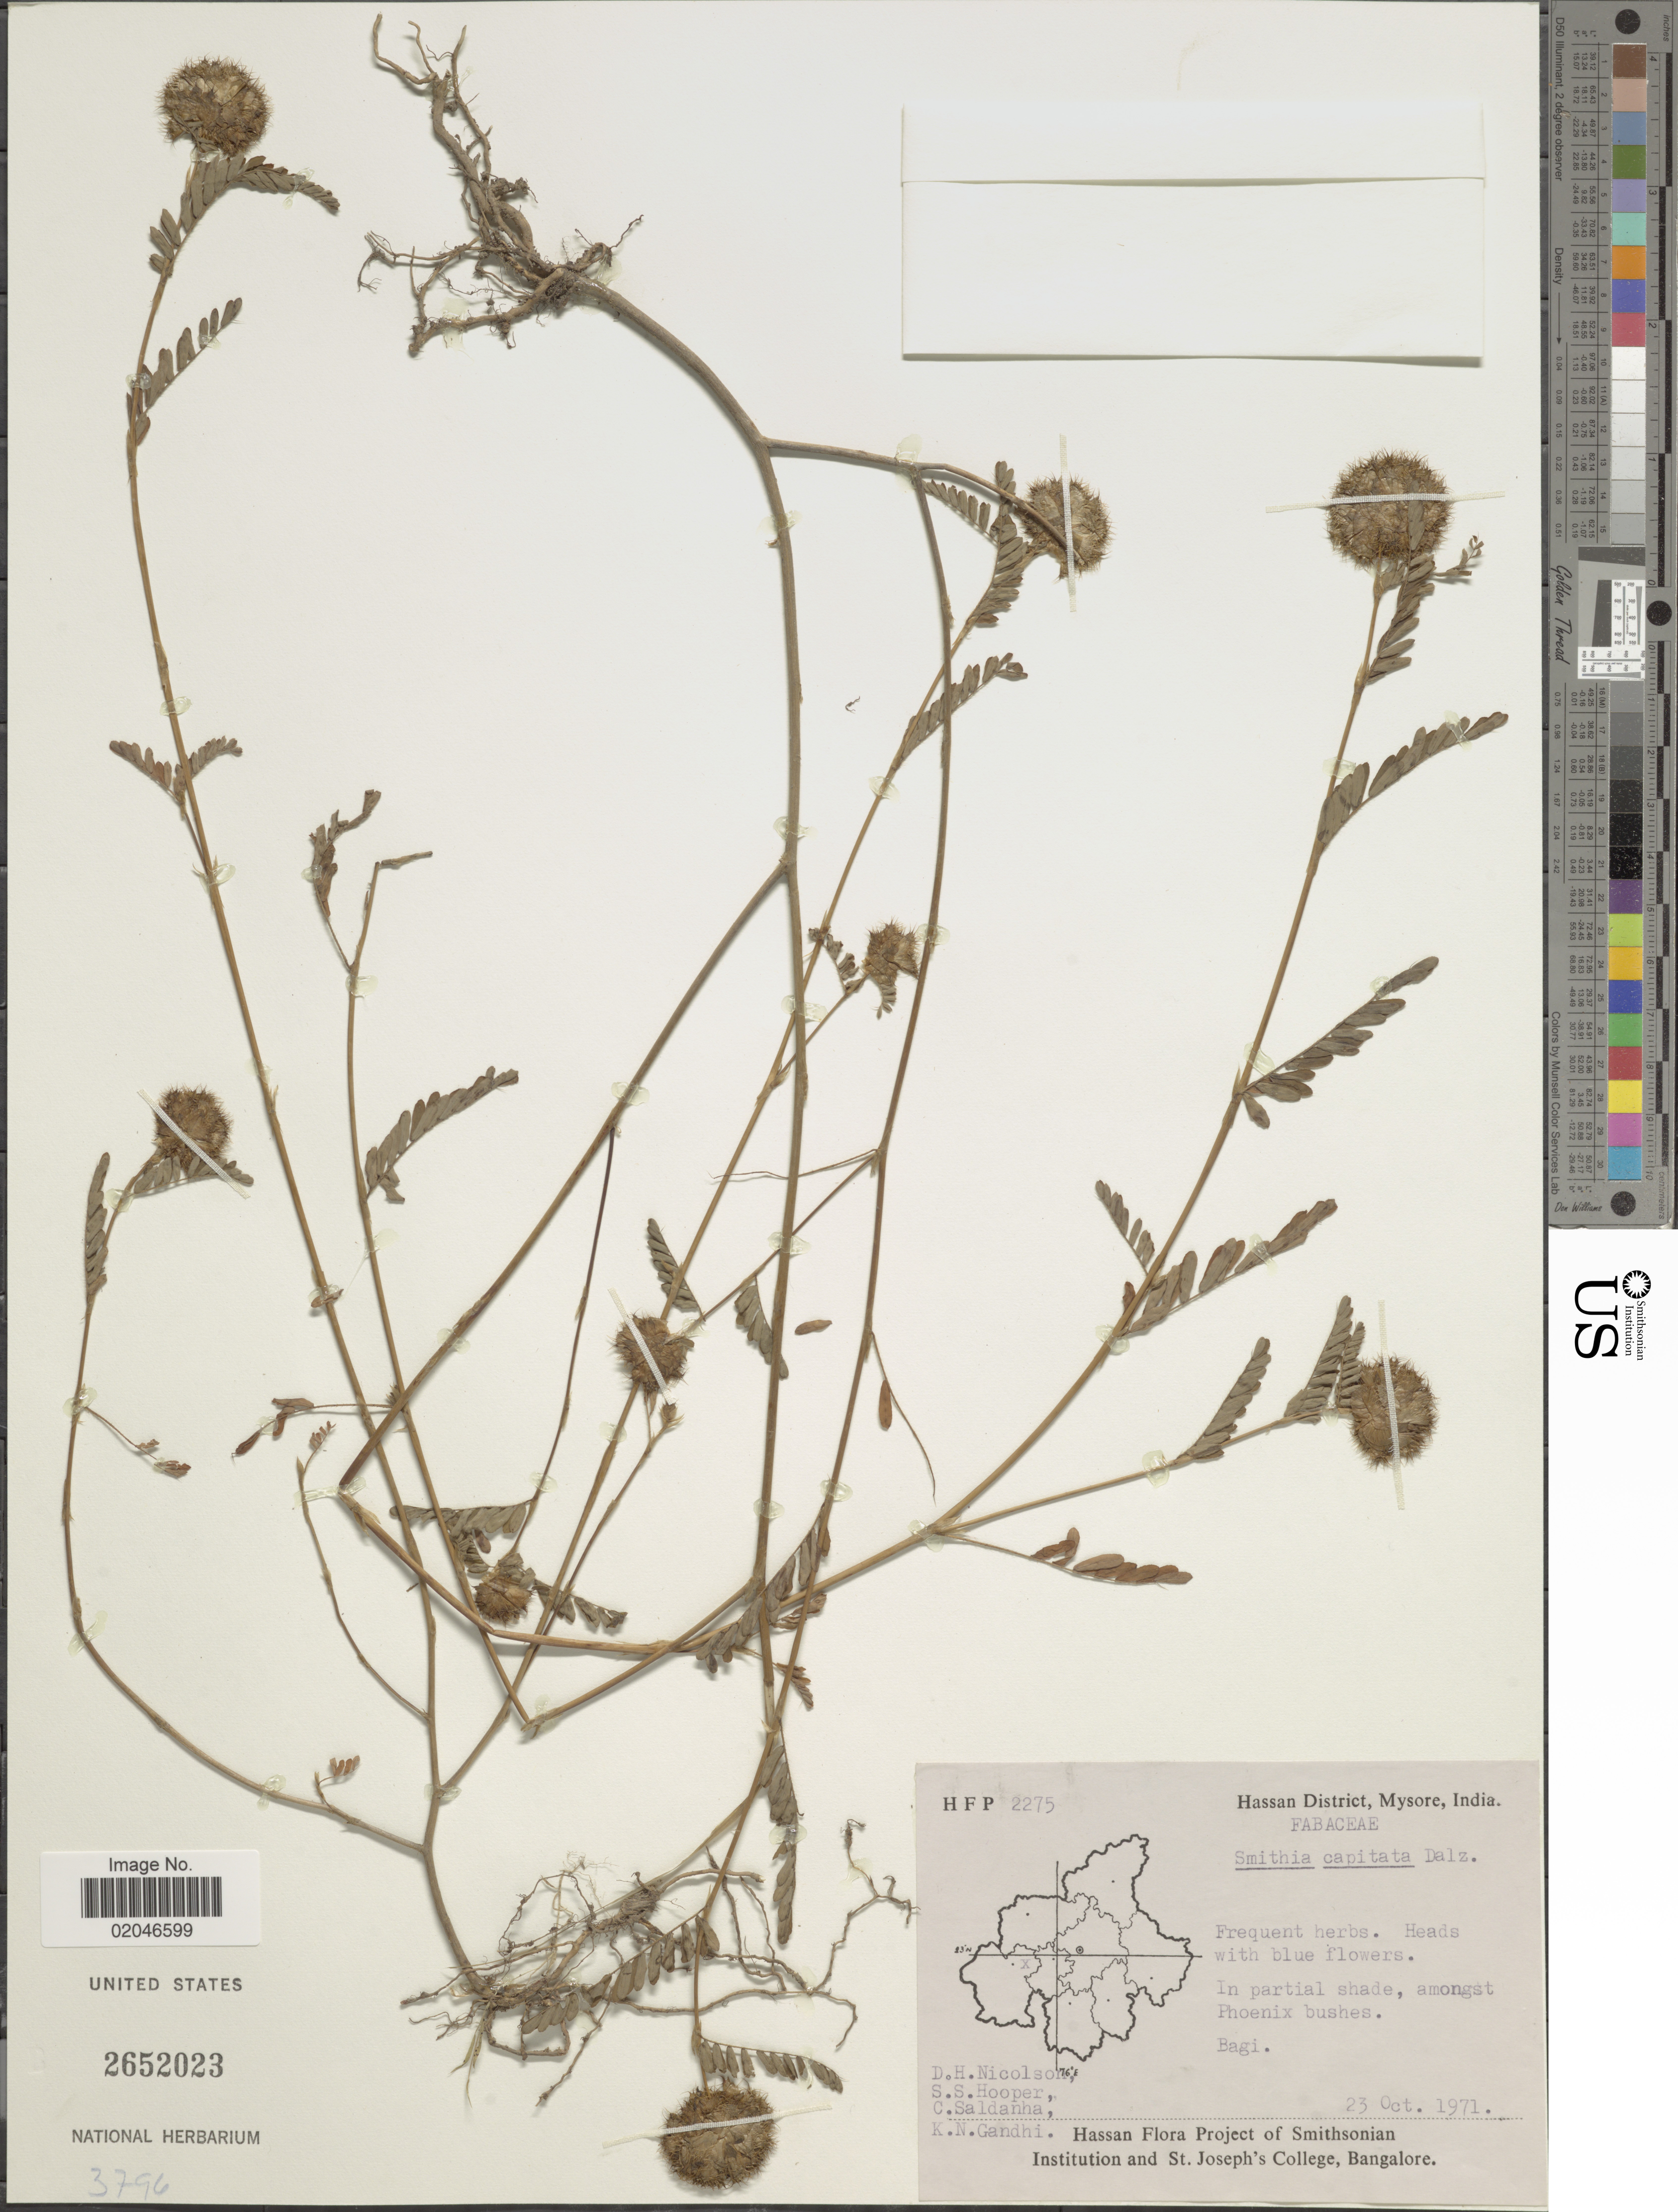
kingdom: Plantae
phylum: Tracheophyta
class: Magnoliopsida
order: Fabales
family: Fabaceae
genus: Smithia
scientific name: Smithia capitata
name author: Dalzell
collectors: D. H. Nicolson, S. S. Hooper, C. Saldanha & K. N. Gandhi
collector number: H F P 2275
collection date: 1971-10-23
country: India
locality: Hassan District, Mysore, In partial shade, amongst Phoenix bushes, Bagi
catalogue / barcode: US 2652023